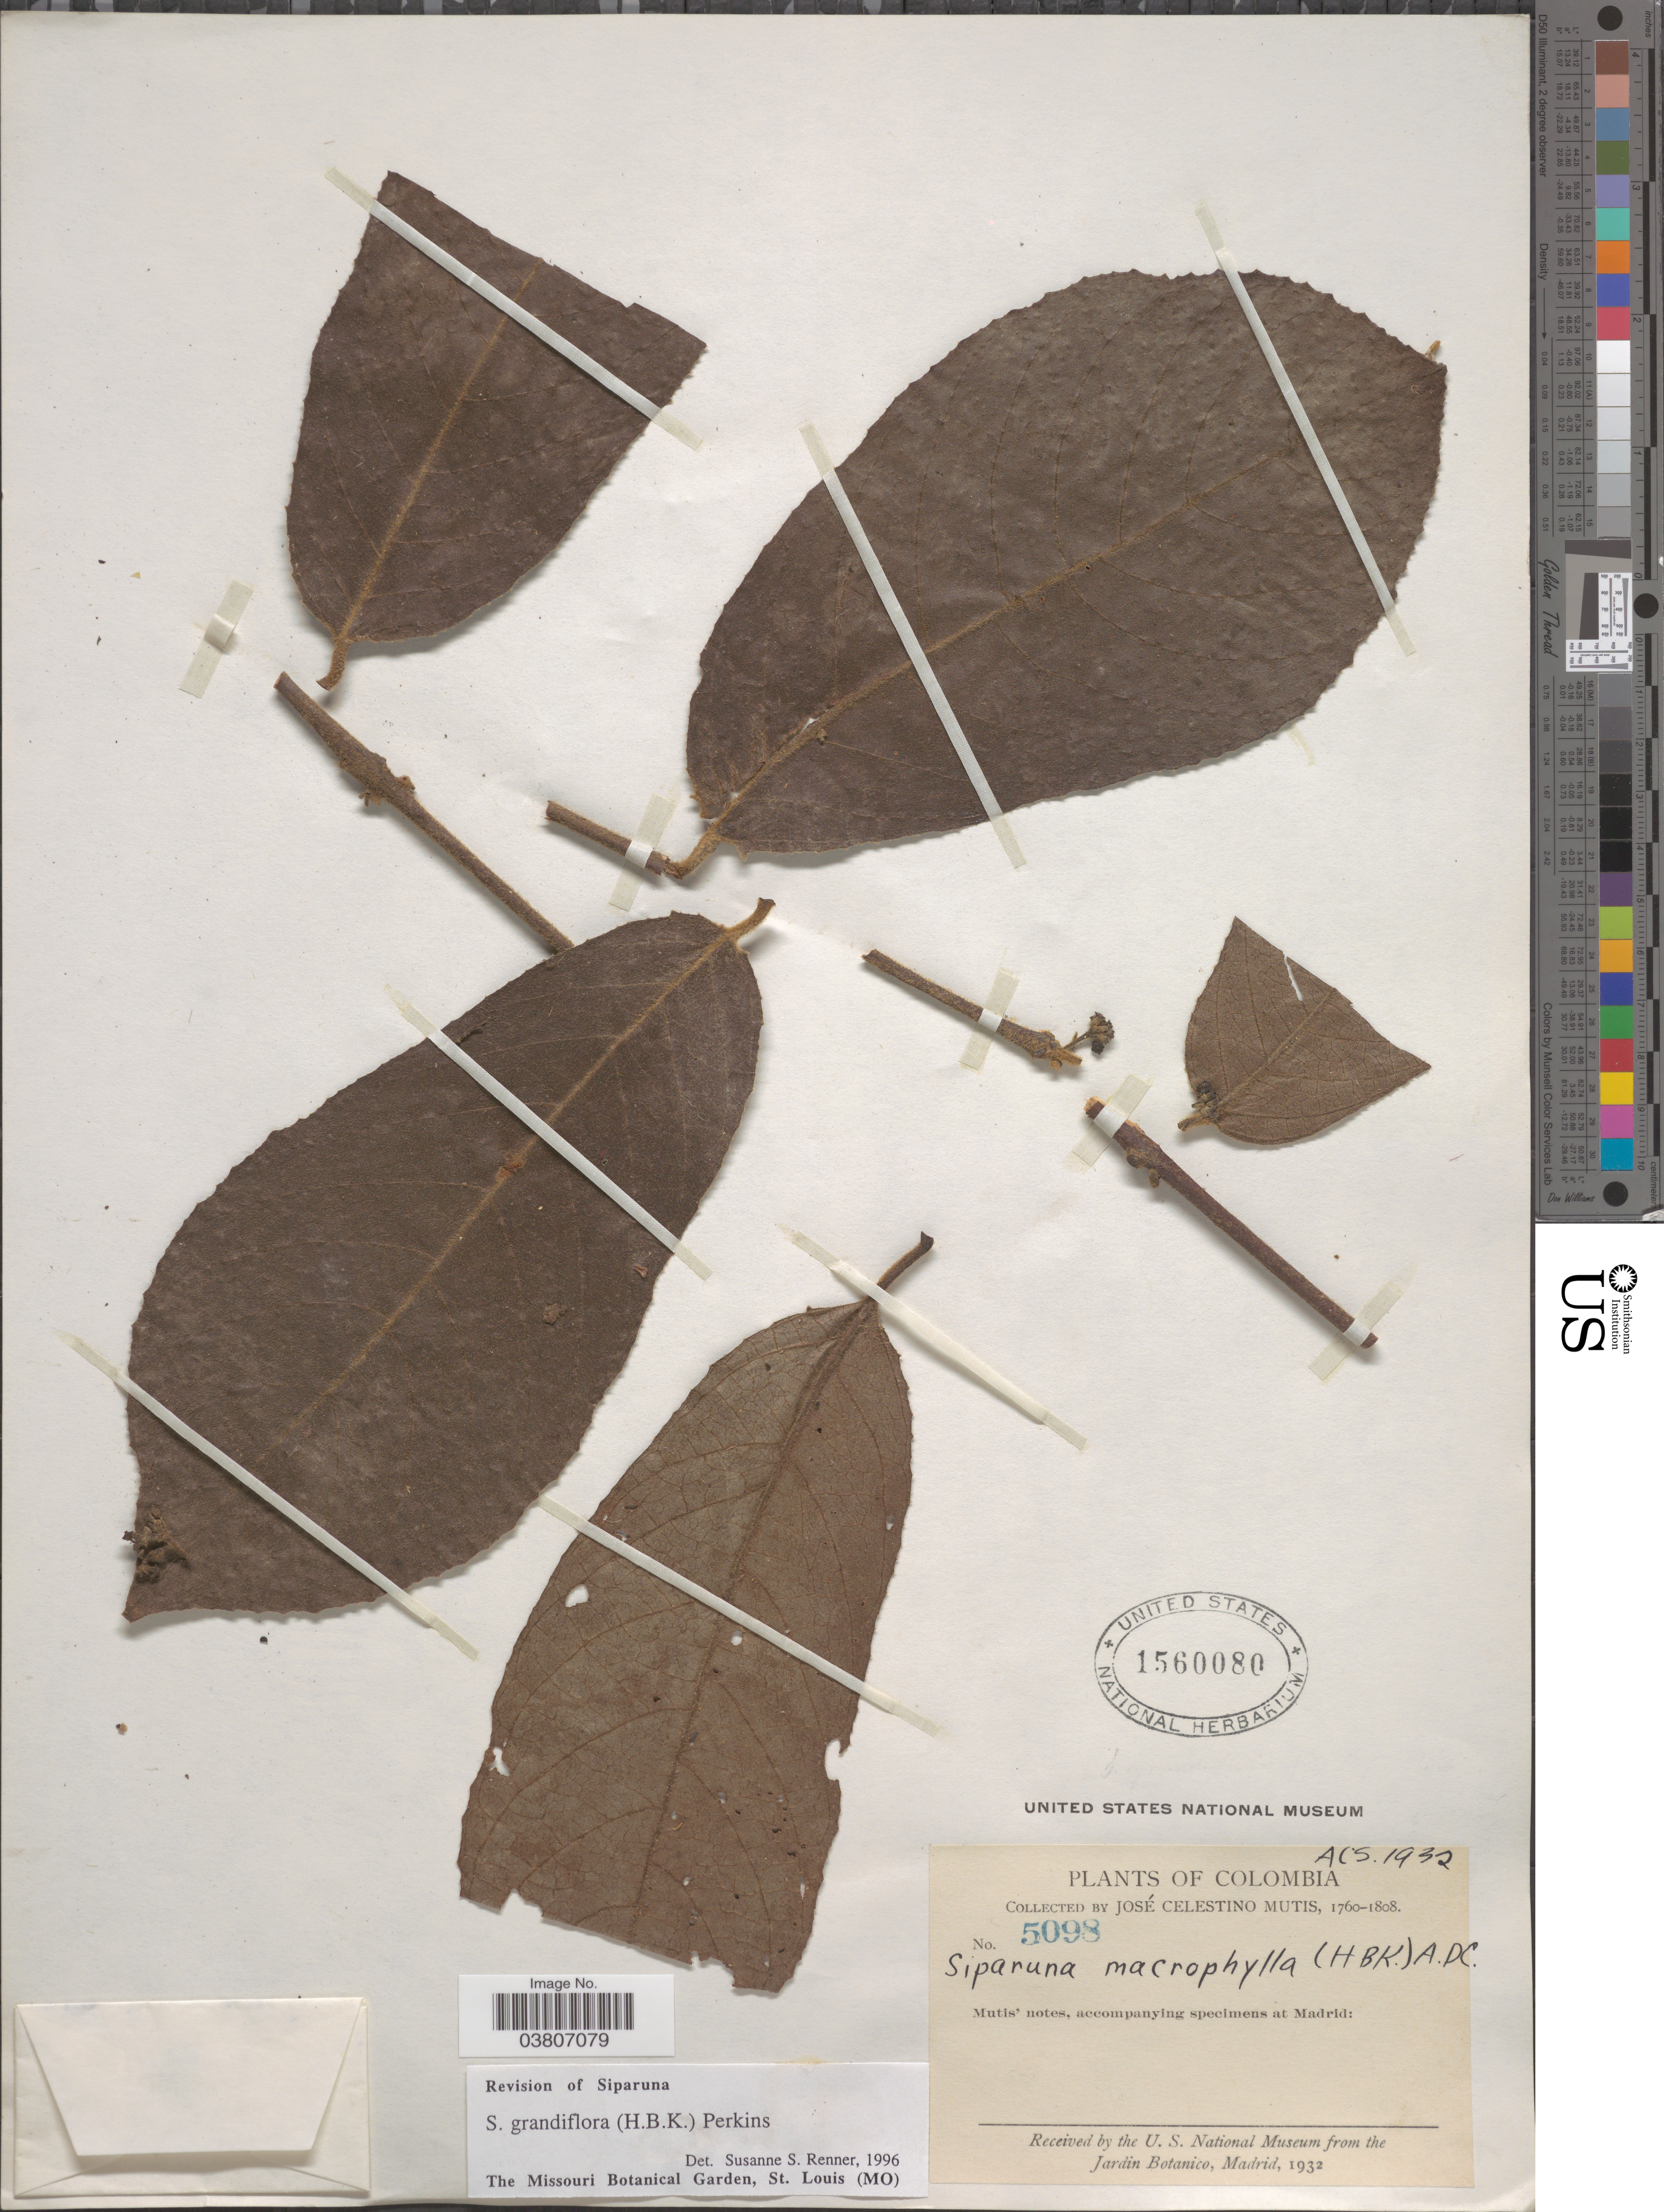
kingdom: Plantae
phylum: Tracheophyta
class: Magnoliopsida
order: Laurales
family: Siparunaceae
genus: Siparuna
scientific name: Siparuna grandiflora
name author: (Kunth) A. DC.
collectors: J. C. B. Mutis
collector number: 5098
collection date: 1760/1808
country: Colombia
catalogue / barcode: US 1560080